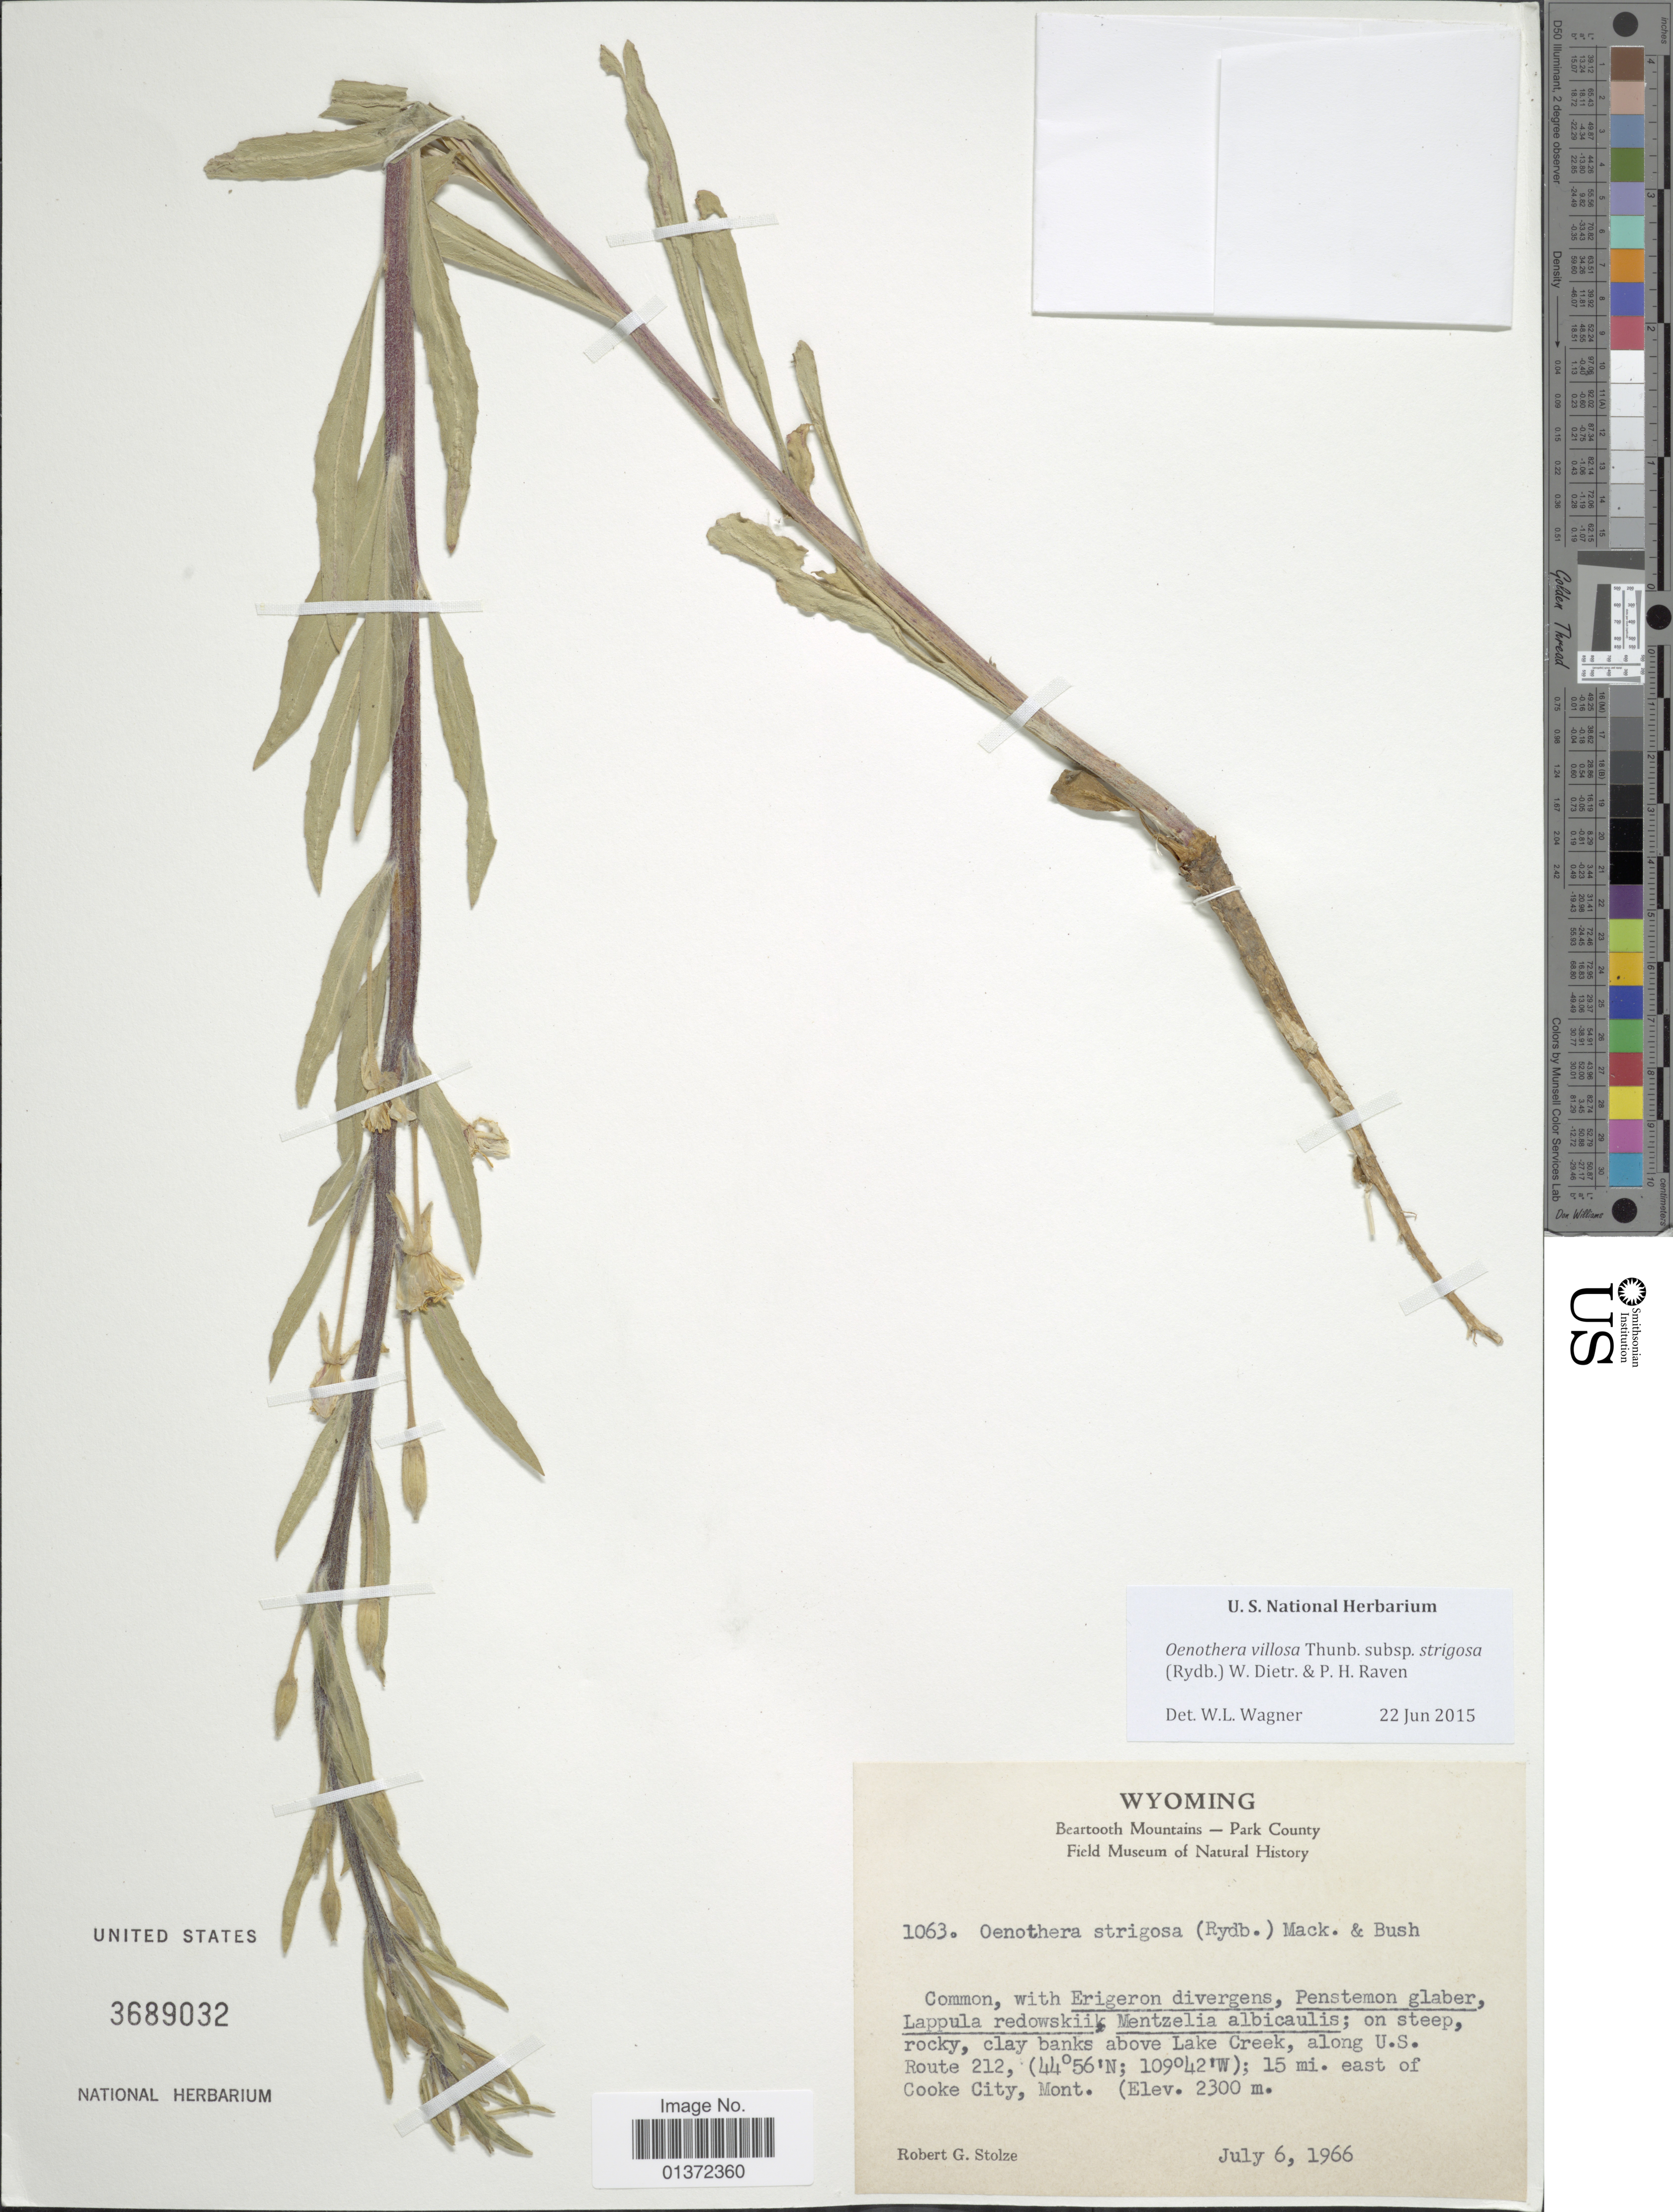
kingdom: Plantae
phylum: Tracheophyta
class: Magnoliopsida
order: Myrtales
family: Onagraceae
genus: Oenothera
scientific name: Oenothera villosa subsp. strigosa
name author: (Rydb.) W. Dietr. & P.H. Raven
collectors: R. G. Stolze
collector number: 1063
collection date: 1966-07-06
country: United States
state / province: Wyoming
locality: Beartooth Mountains - Park County, clay banks above Lake Creek, along U.S. Route 212; 15 mi. east of Cooke City, Mont.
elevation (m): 2300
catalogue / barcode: US 3689032